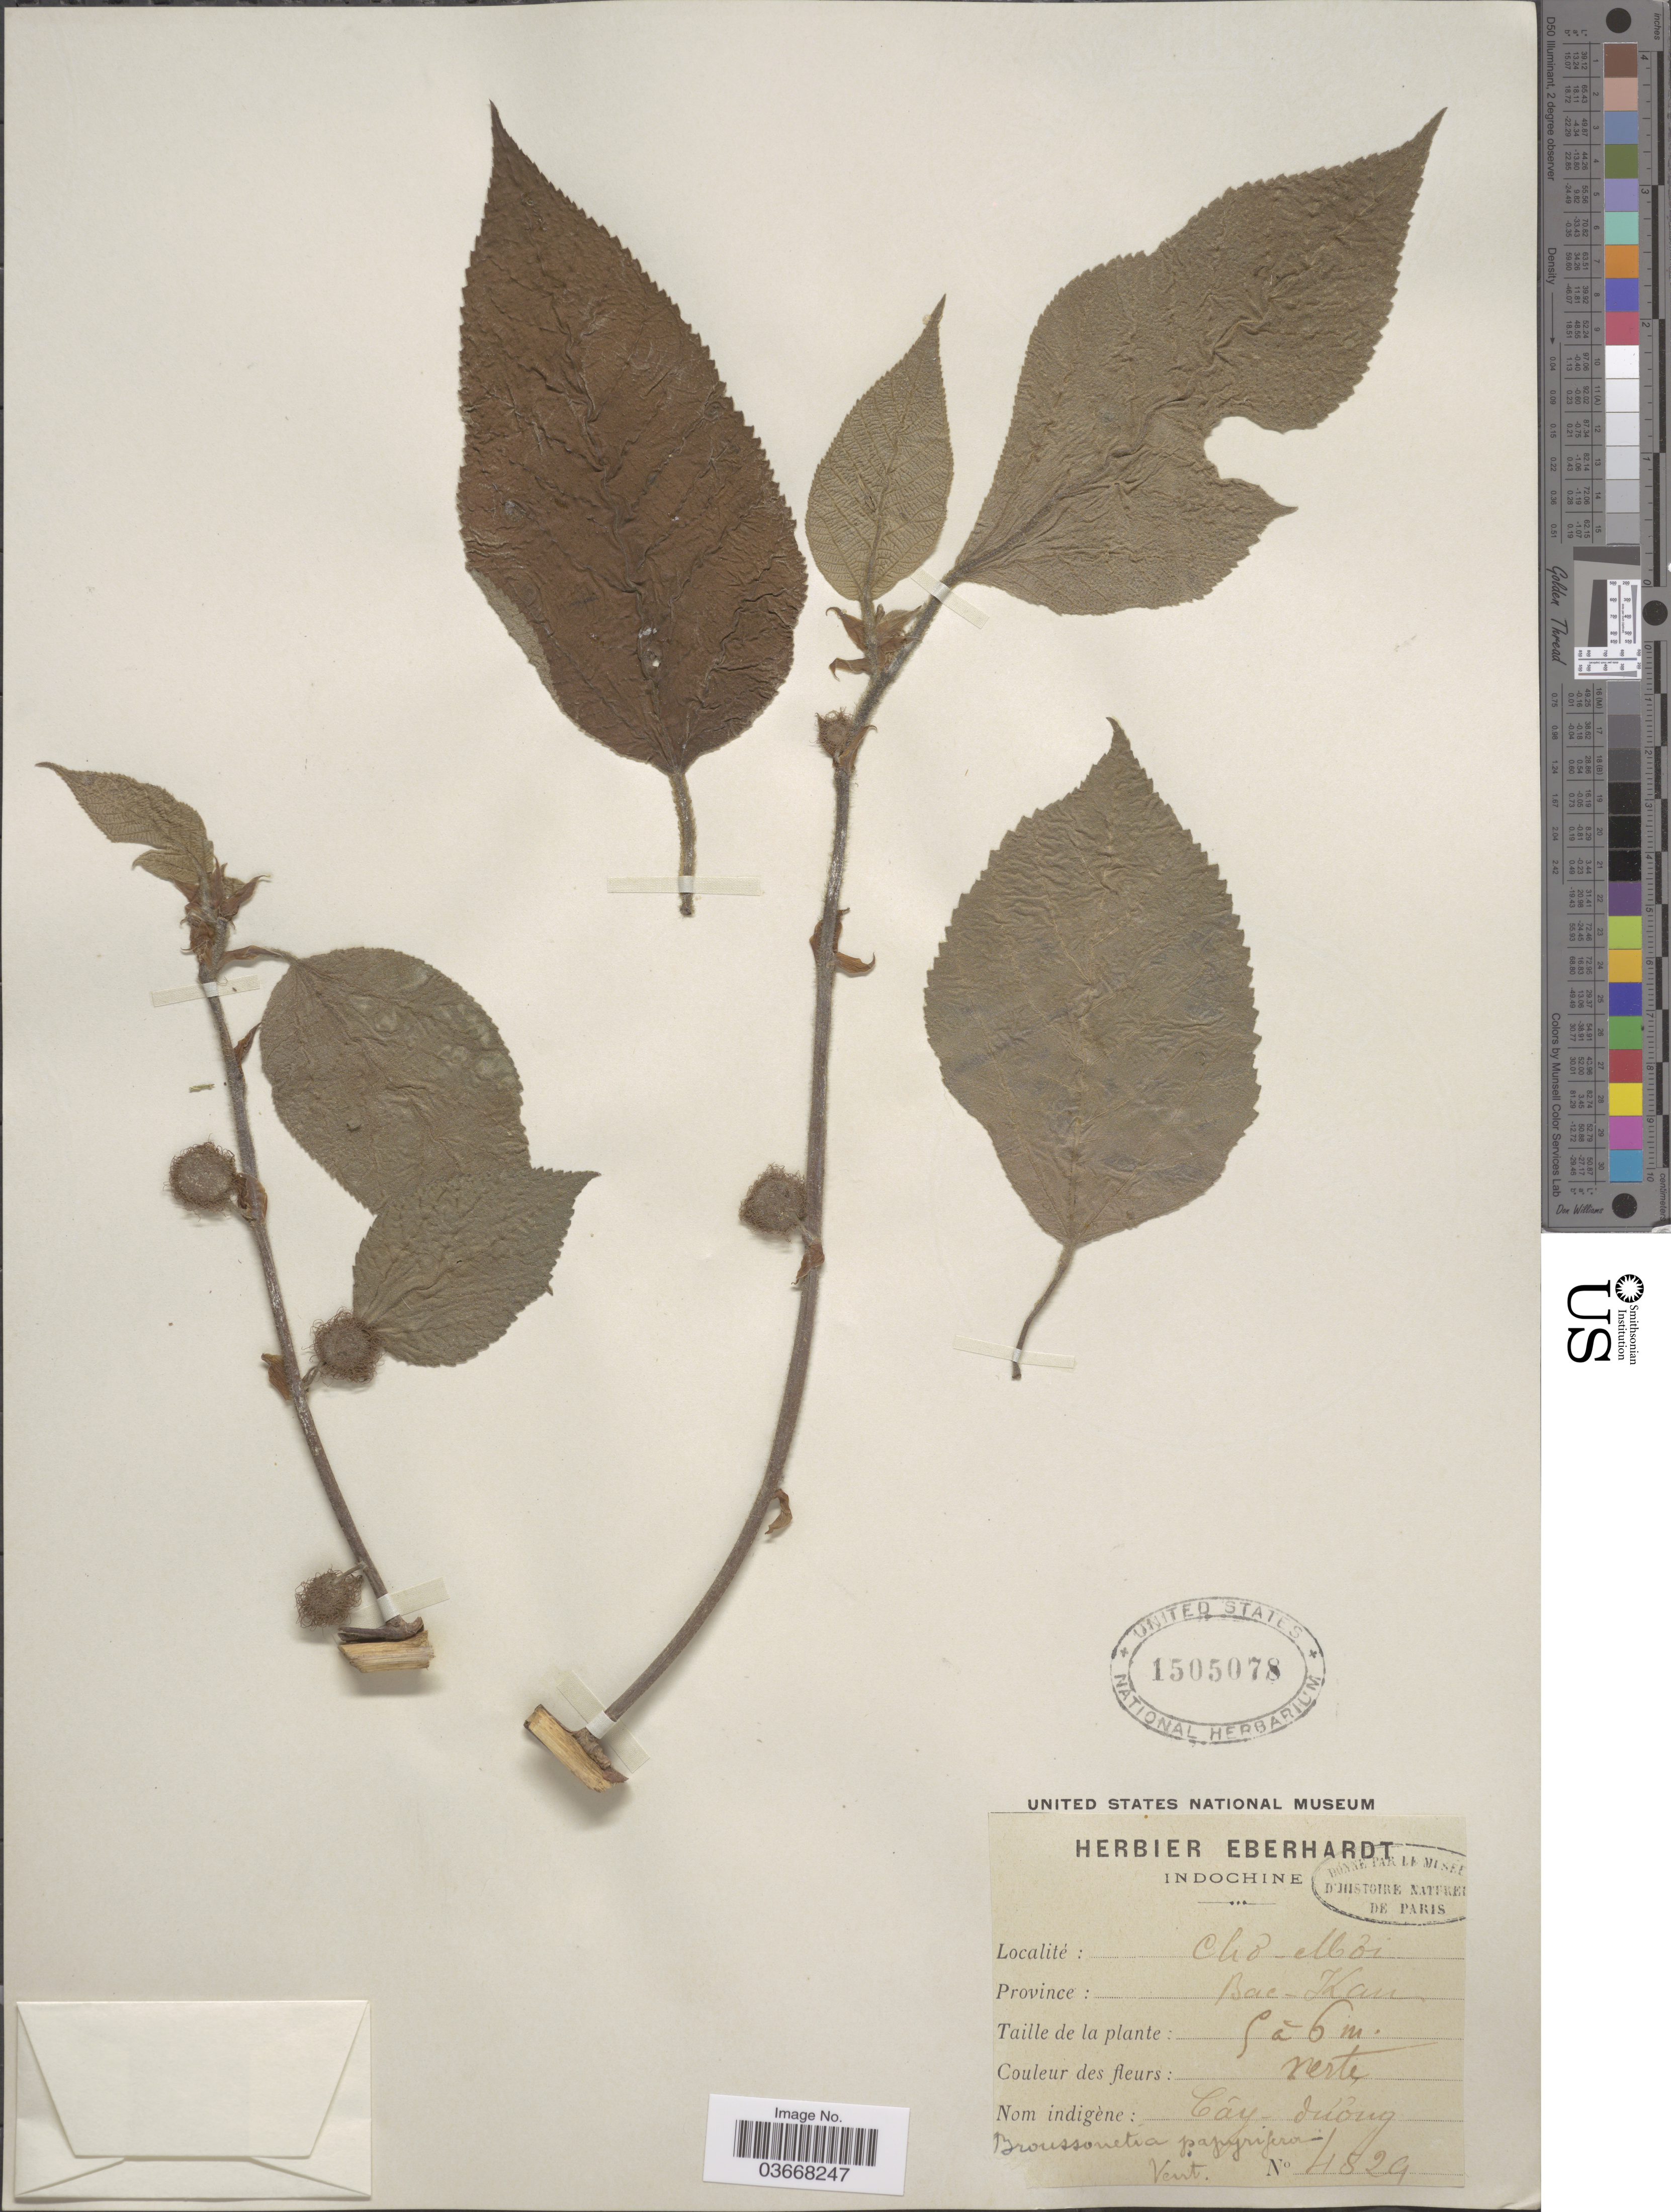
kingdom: Plantae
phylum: Tracheophyta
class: Magnoliopsida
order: Rosales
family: Moraceae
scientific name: Broussoneta papyrifera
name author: (L.) L'Hér. ex Vent.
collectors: ex herb. Eberhardt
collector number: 4829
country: Vietnam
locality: Cho-Moi. Province: Bac-Kan.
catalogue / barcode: US 1505078